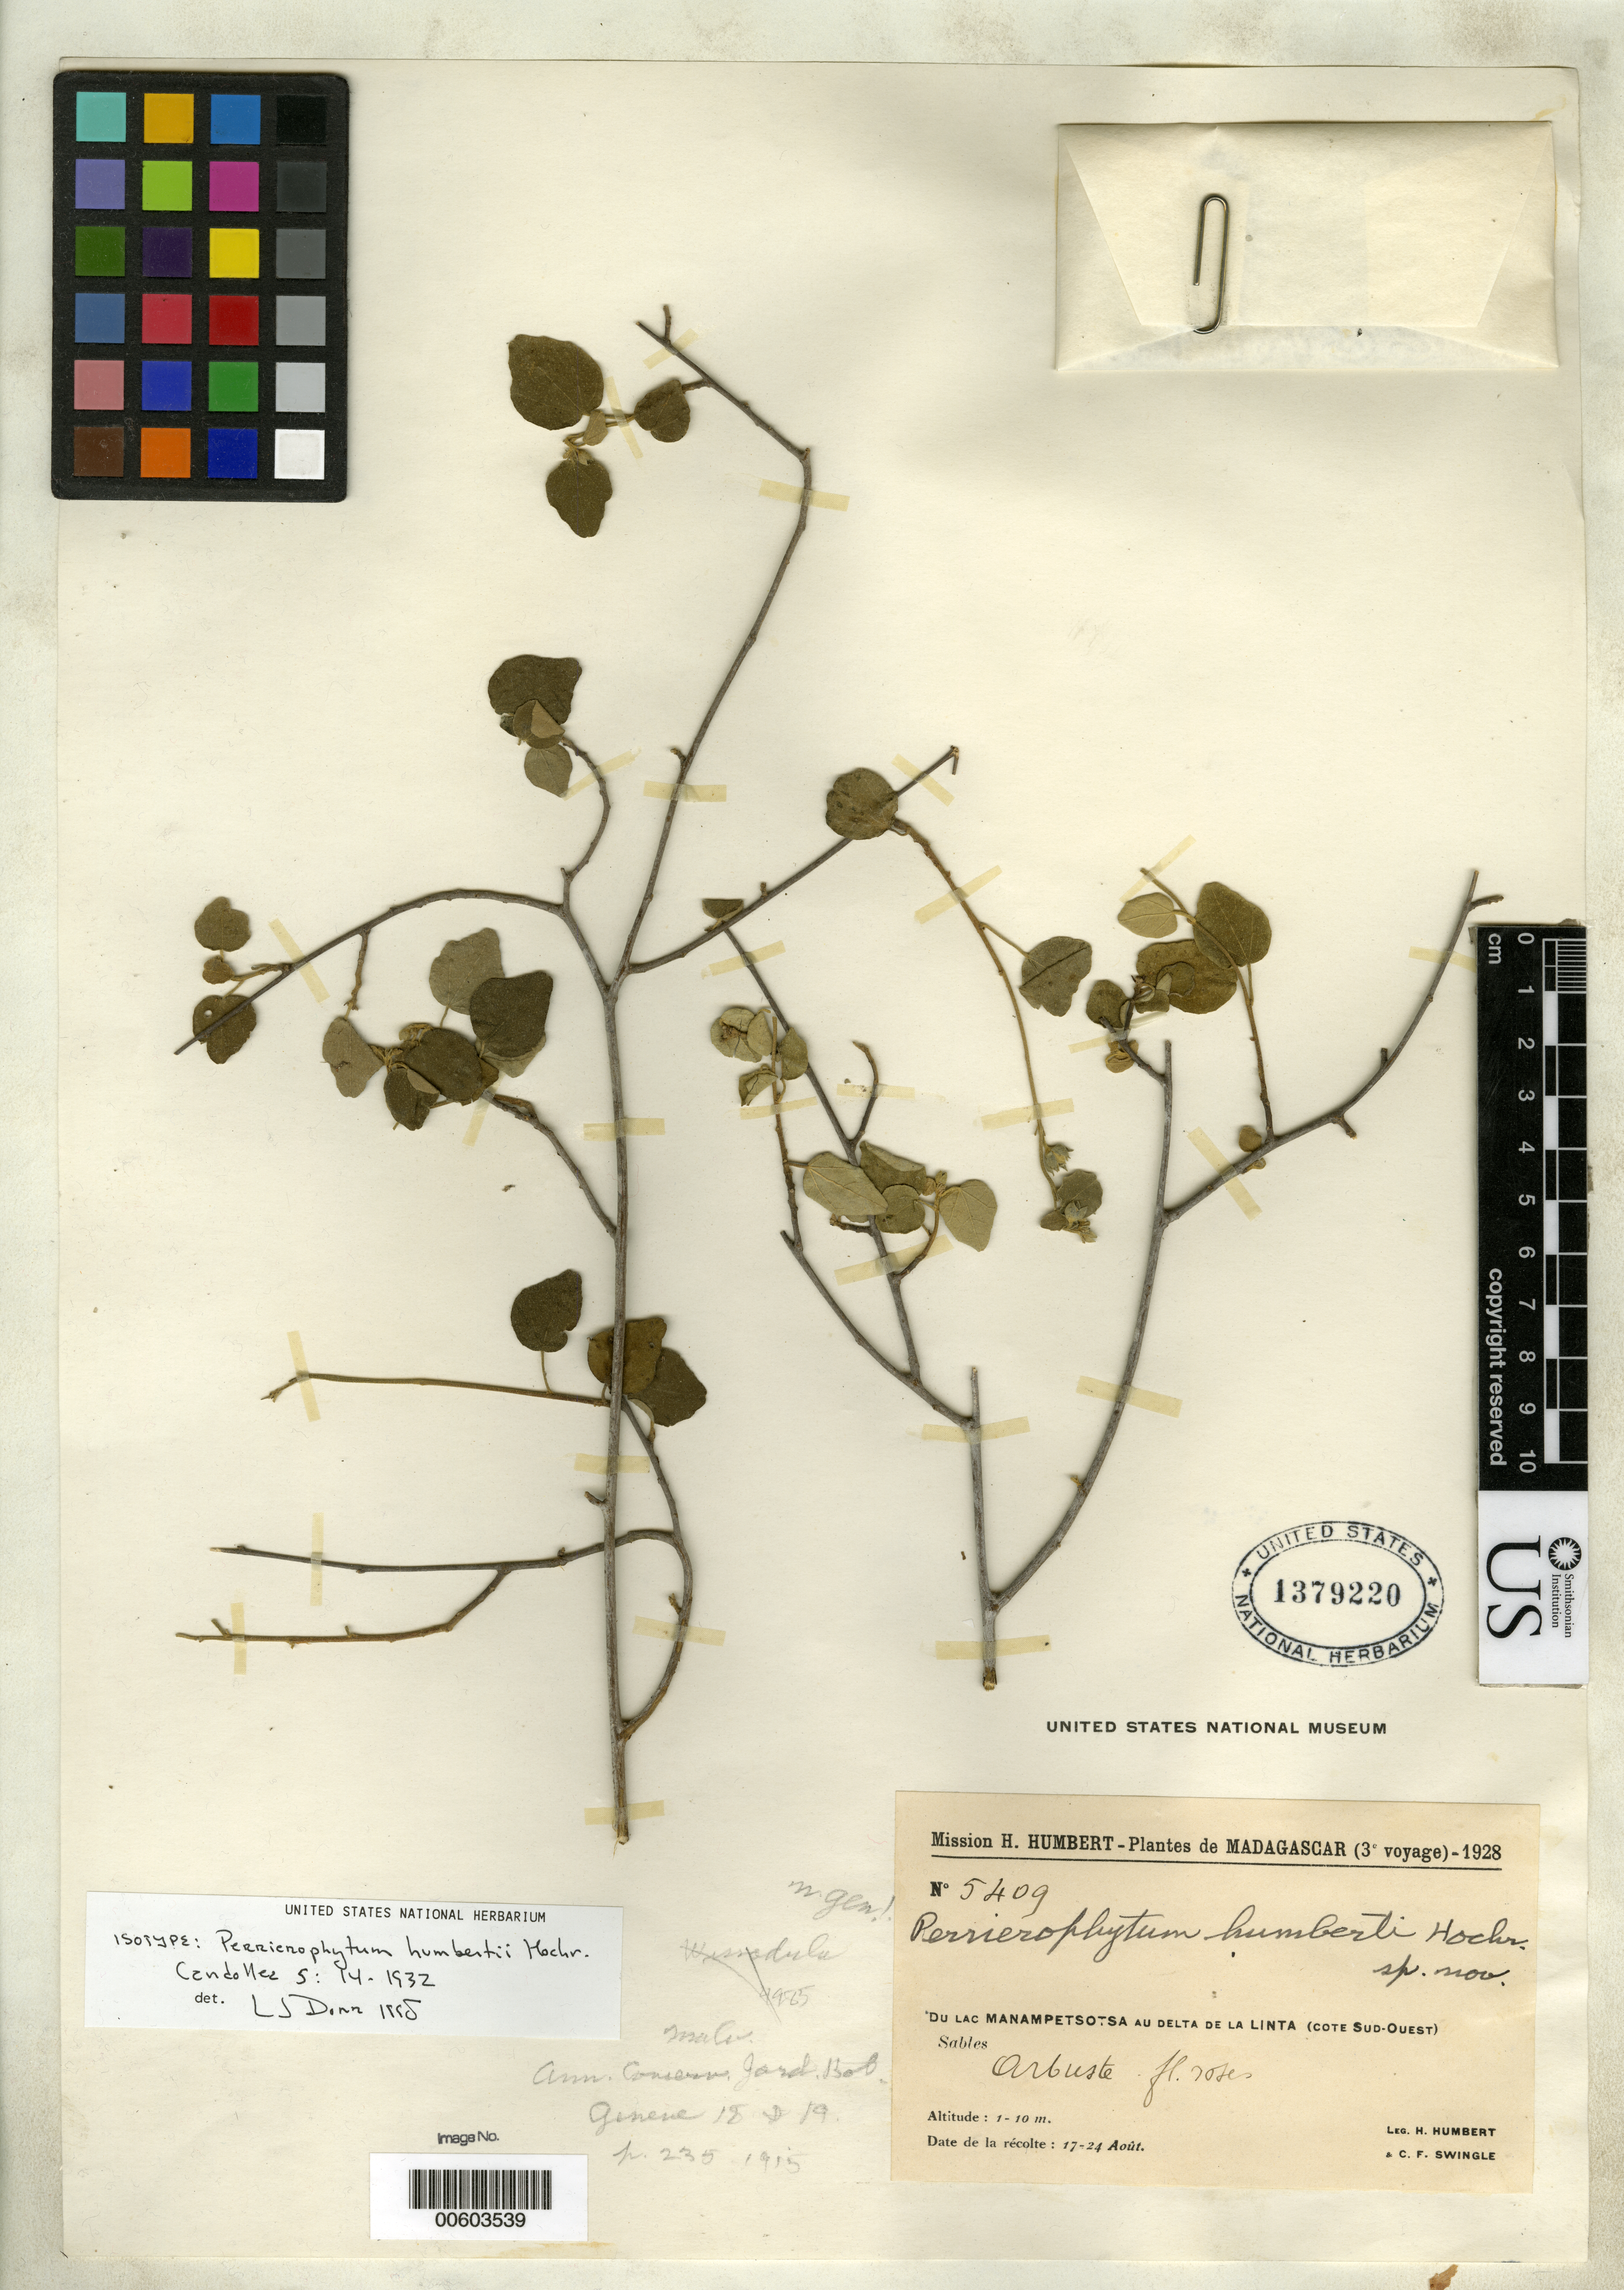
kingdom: Plantae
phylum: Tracheophyta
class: Magnoliopsida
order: Malvales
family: Malvaceae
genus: Perrierophytum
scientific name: Perrierophytum humbertii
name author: Hochr.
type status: Isotype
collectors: H. Humbert & C. Swingle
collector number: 5409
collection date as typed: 17 Aug 1928 to 24 Aug 1928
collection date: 1928-08-17/1928-08-24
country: Madagascar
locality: Du Lac Manampetsotsa au delta de La Linta (cote Sud-ouest).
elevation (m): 1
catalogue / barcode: US 1379220